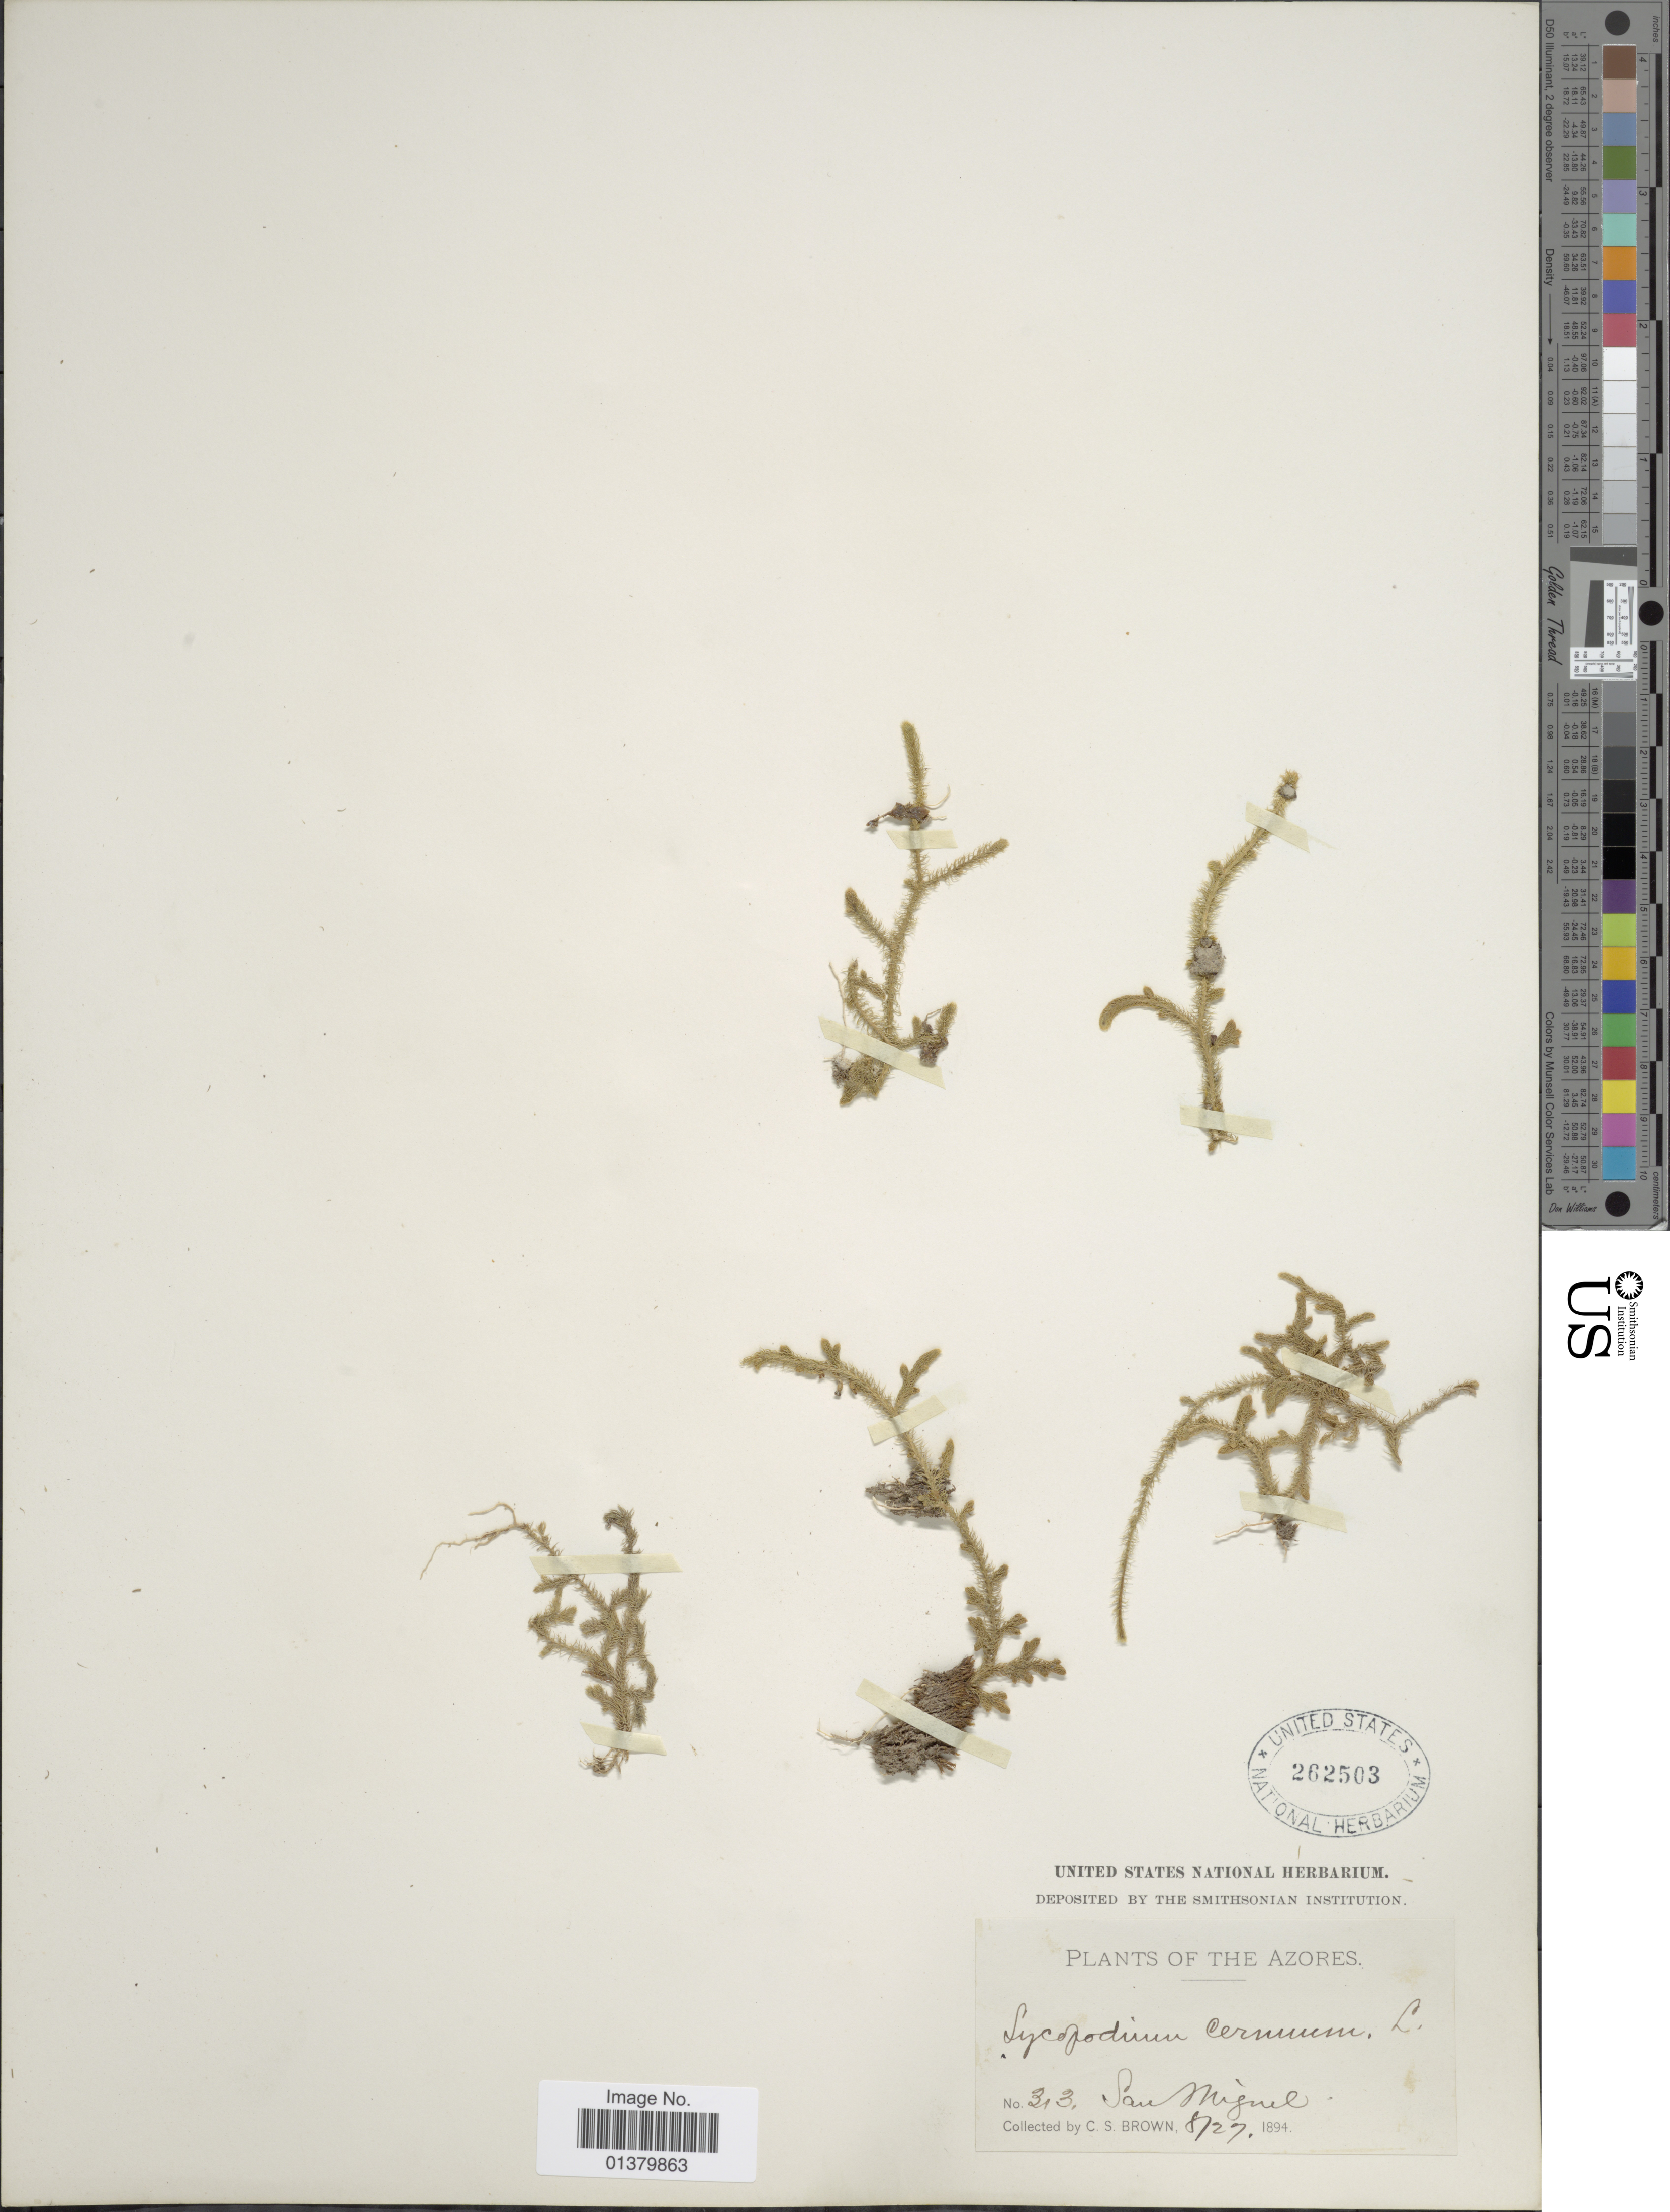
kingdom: Plantae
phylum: Tracheophyta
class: Lycopodiopsida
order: Lycopodiales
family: Lycopodiaceae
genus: Palhinhaea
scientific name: Palhinhaea cernua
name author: (L.) Vasc. & Franco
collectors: C. S. Brown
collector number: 313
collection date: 1894-08-27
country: Portugal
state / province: Azores (Aut. Reg.)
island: São Miguel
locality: San Miguel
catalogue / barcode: US 262503